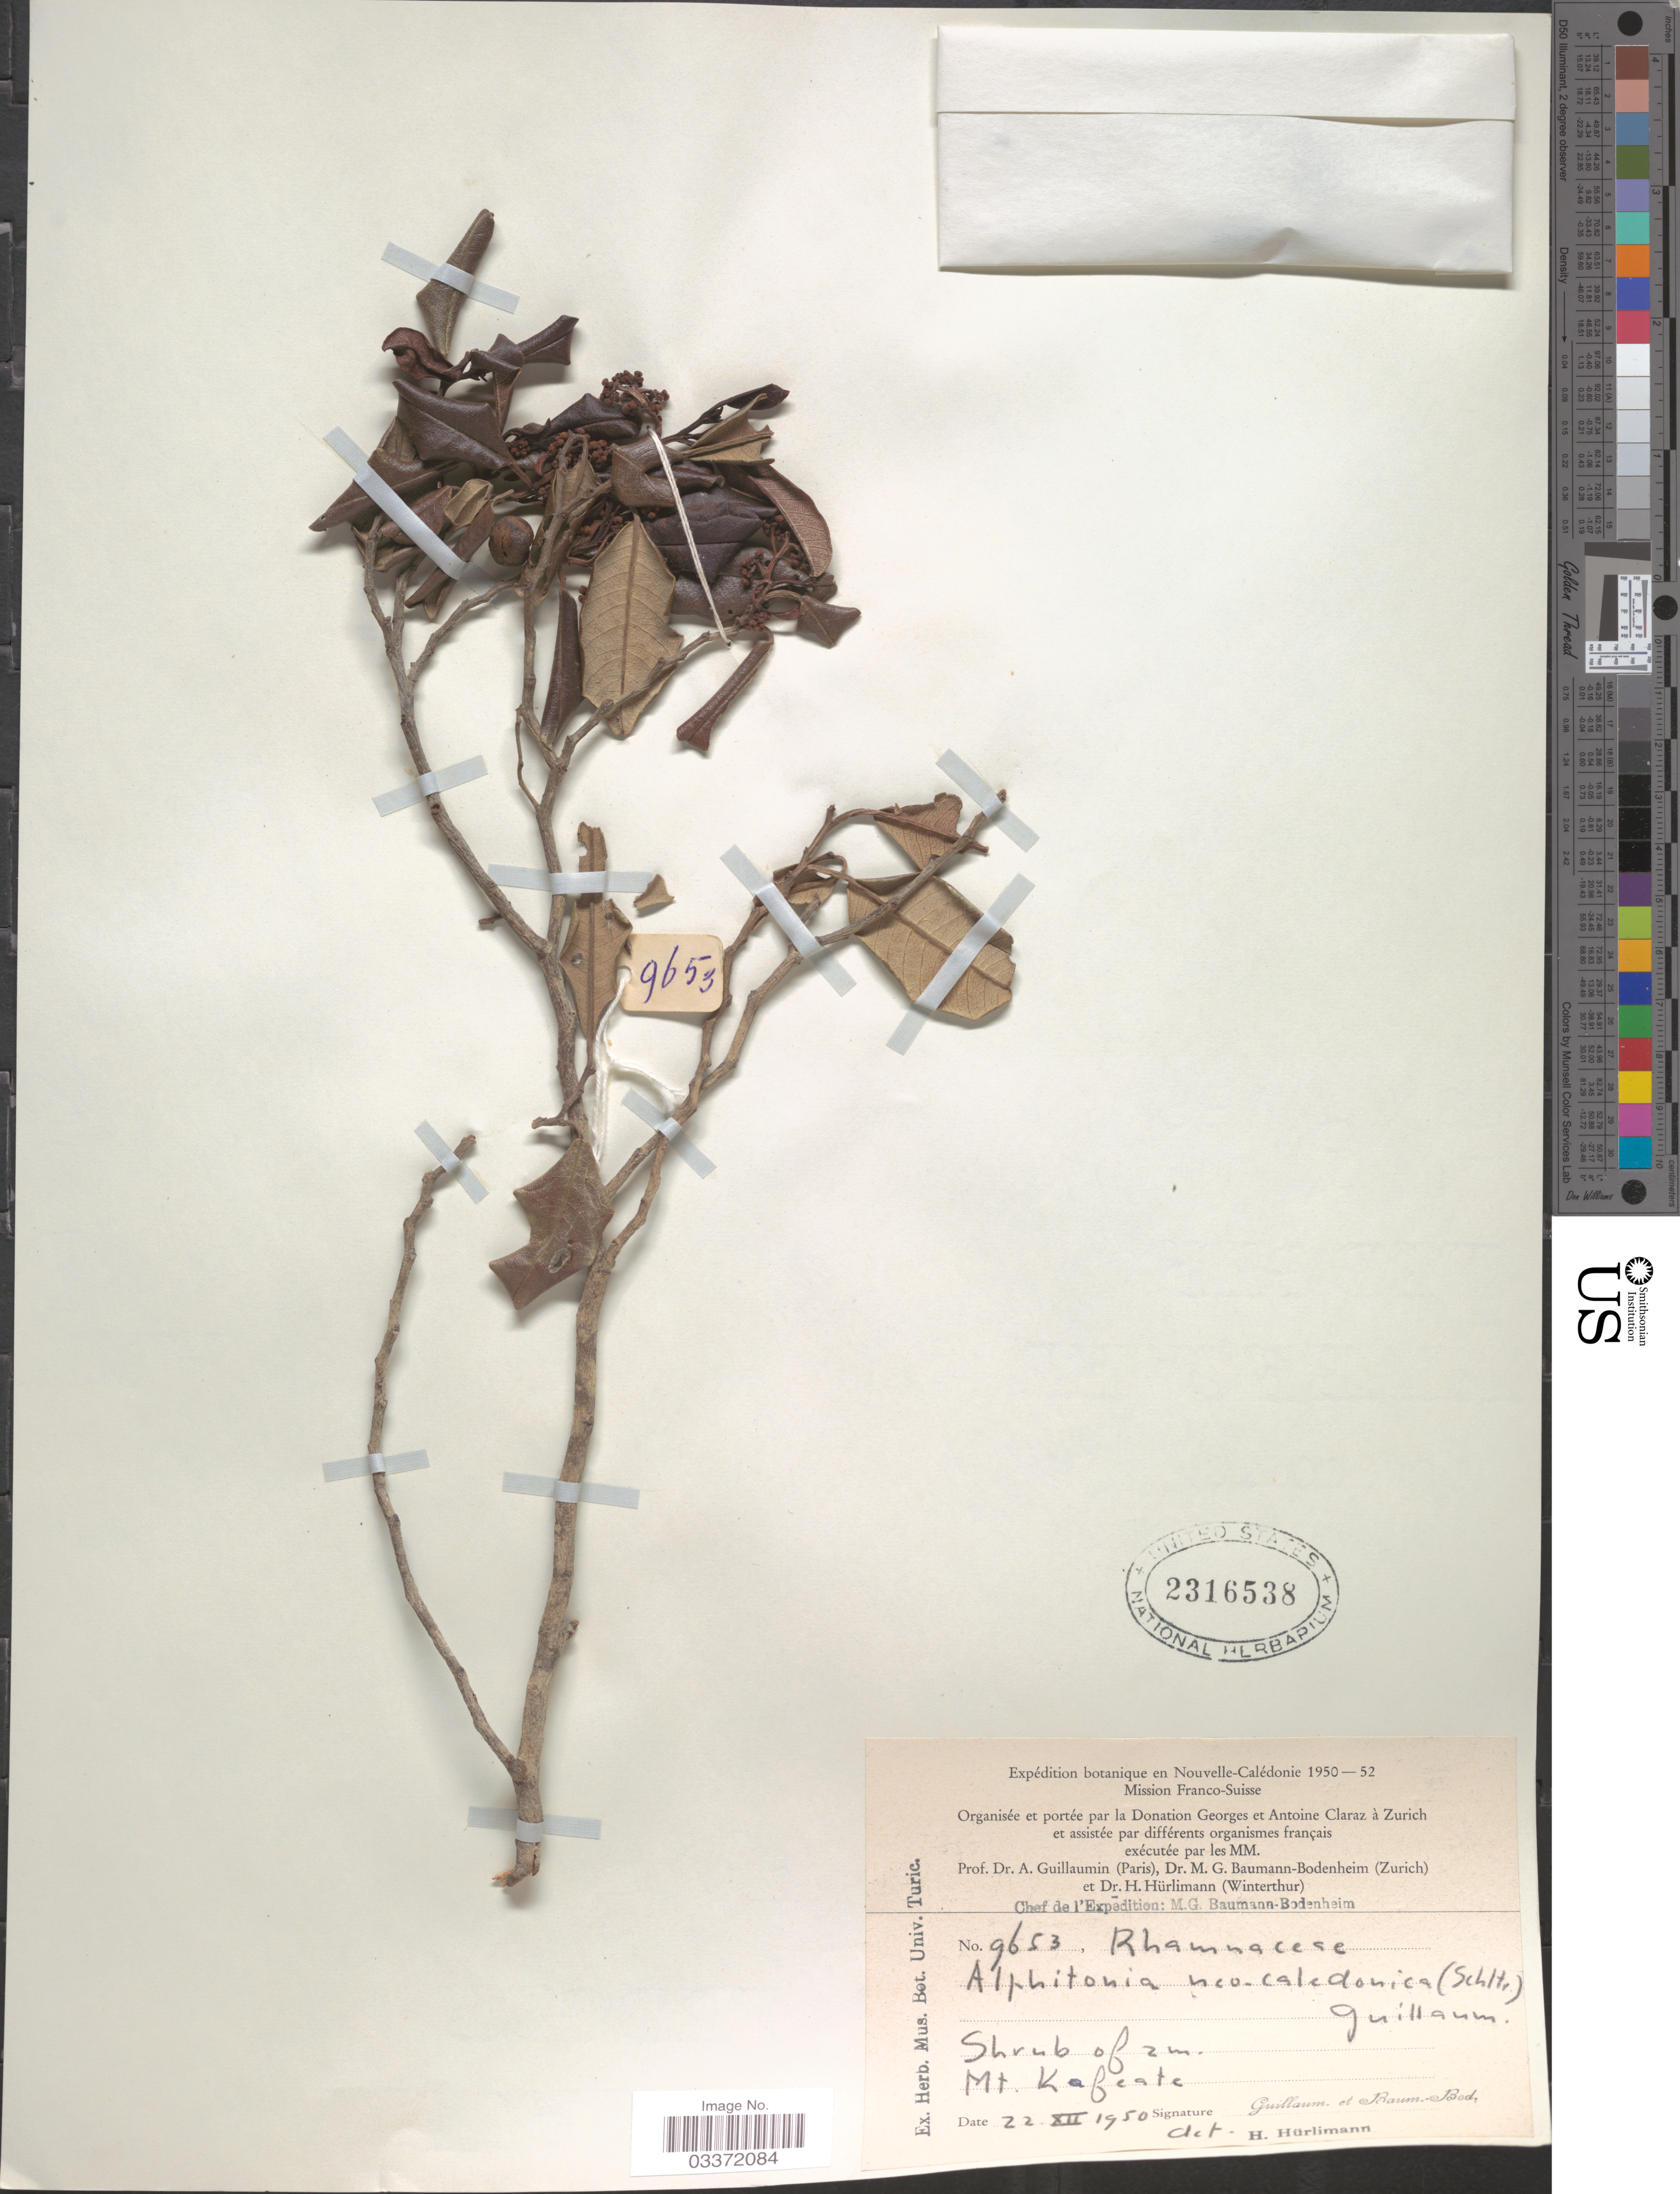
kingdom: Plantae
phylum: Tracheophyta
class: Magnoliopsida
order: Rosales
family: Rhamnaceae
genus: Alphitonia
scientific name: Alphitonia neocaledonica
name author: (Schltr.) Guillaumin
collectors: A. Guillaumin & M. G. Baumann-Bodenheim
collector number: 9653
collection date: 1950-12-22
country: New Caledonia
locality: Mt. Kafeate.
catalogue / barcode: US 2316538